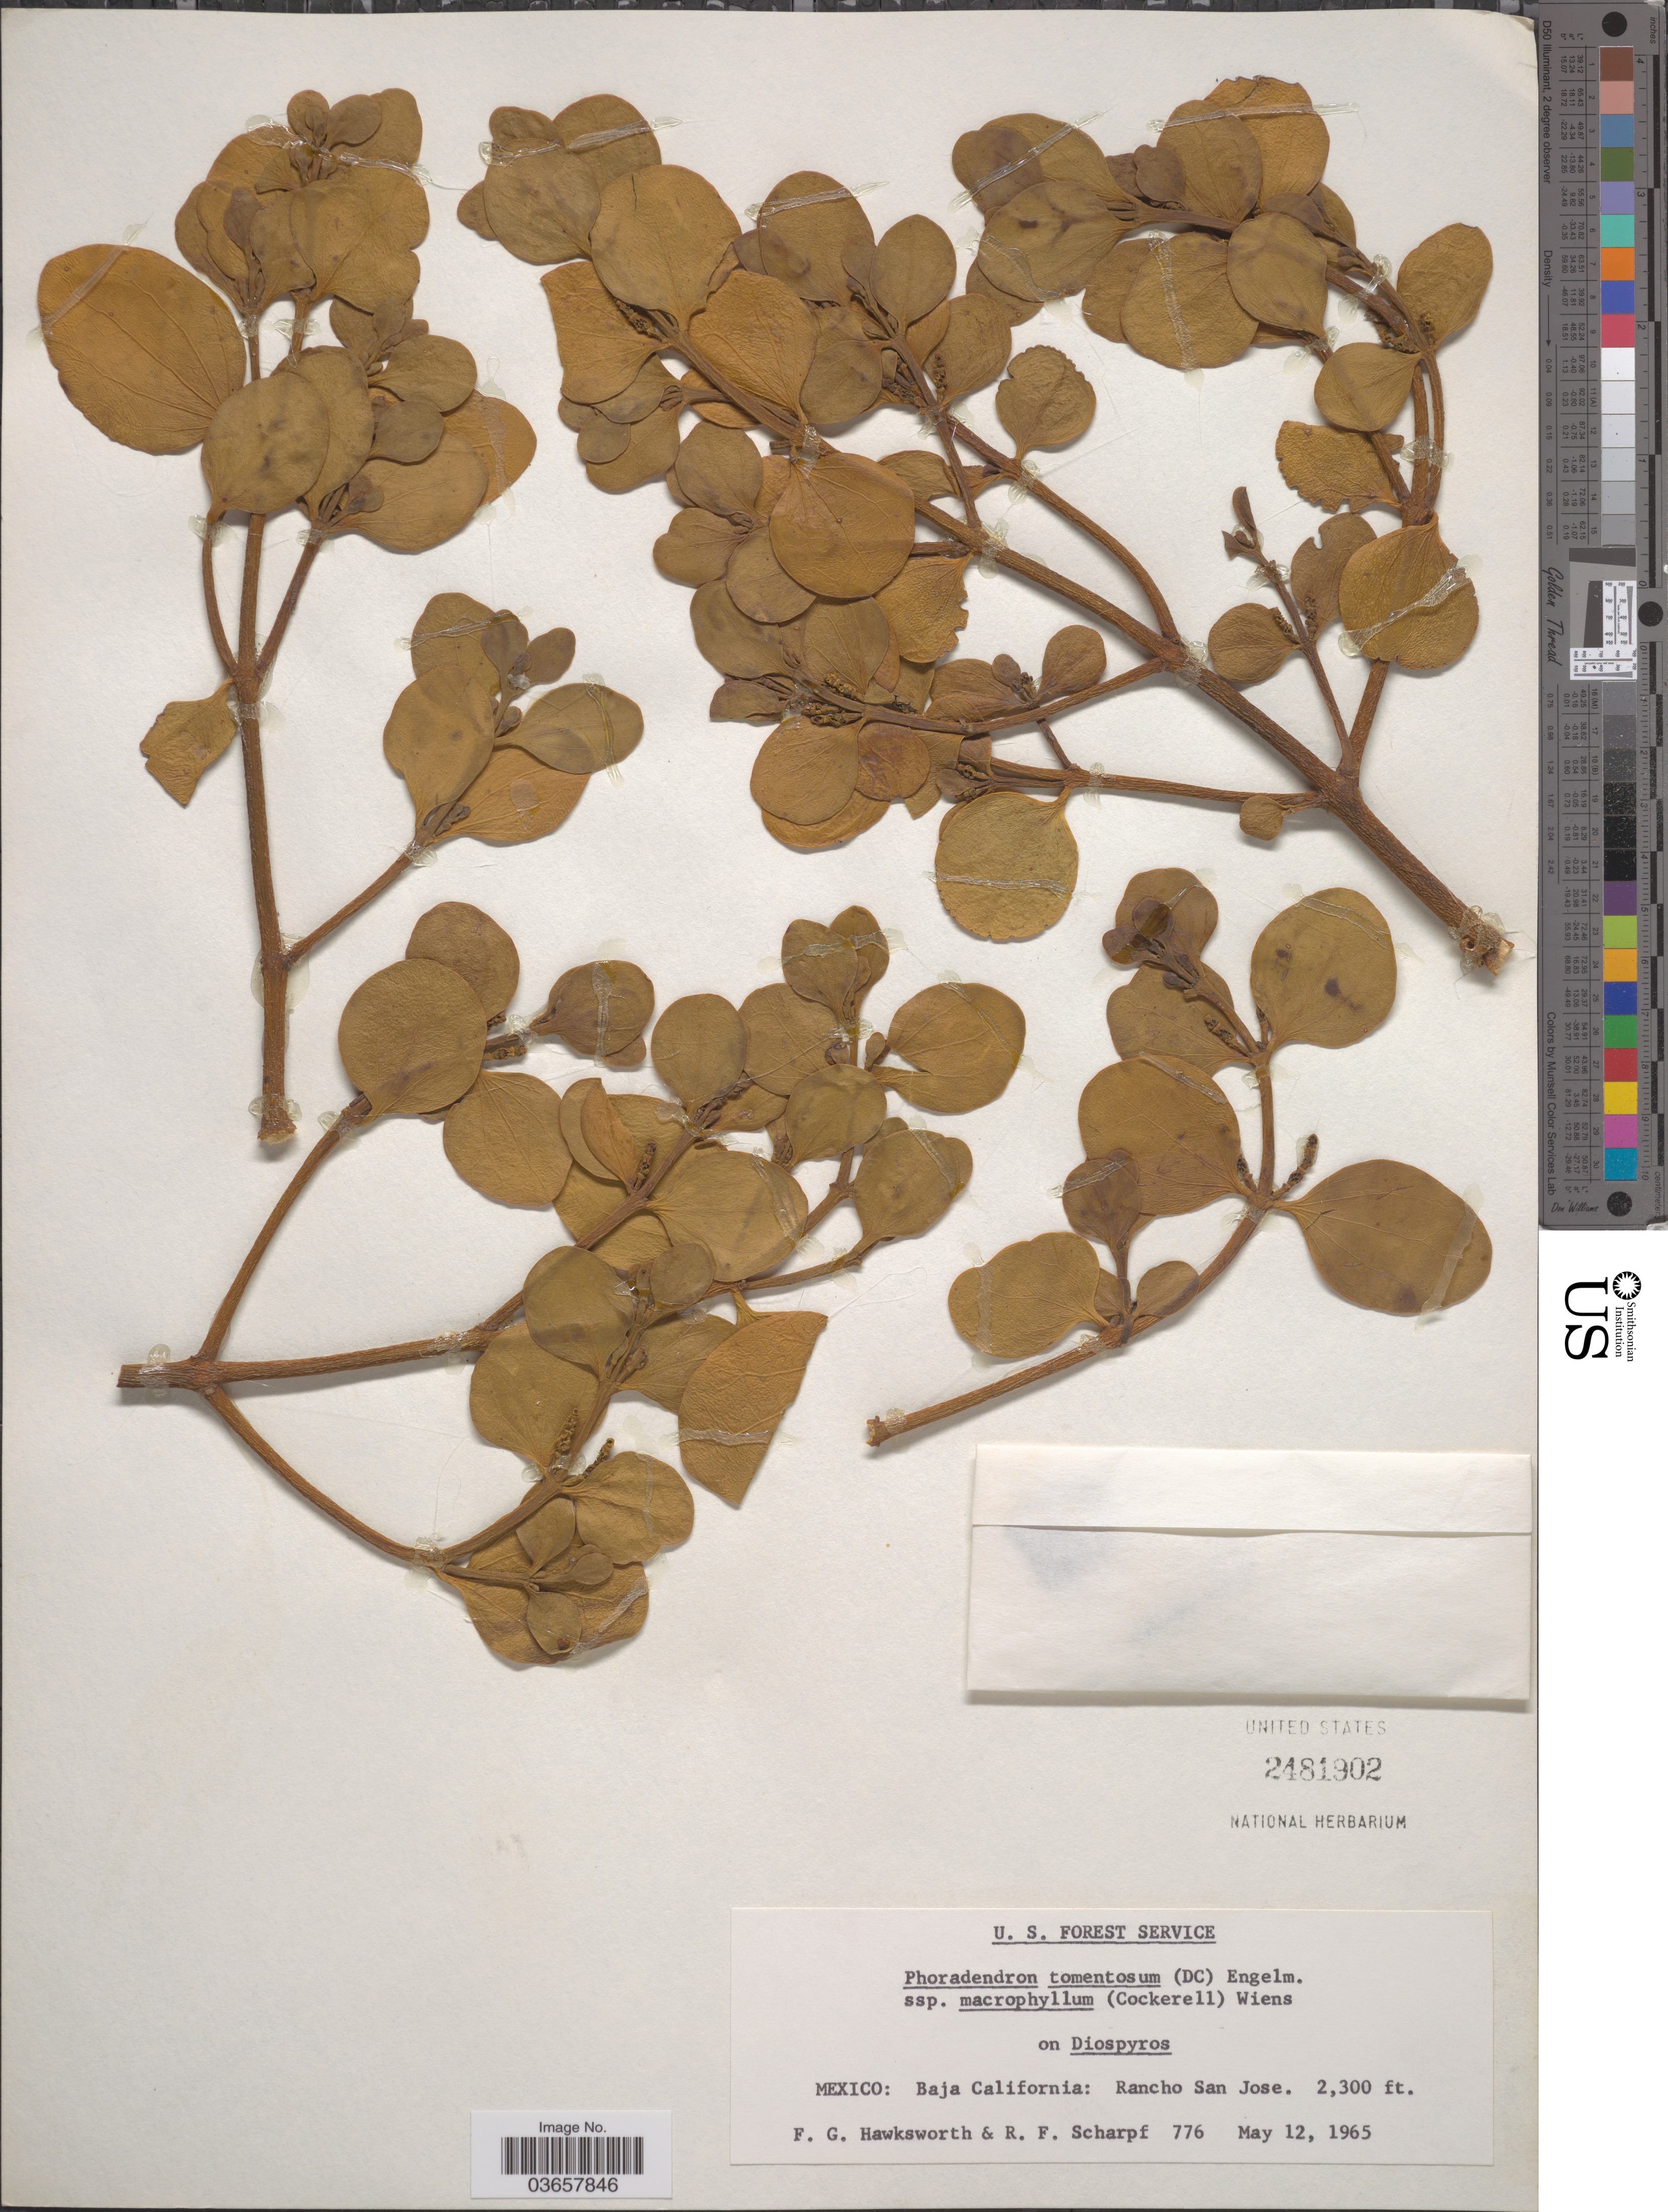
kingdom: Plantae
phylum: Tracheophyta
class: Magnoliopsida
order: Santalales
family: Viscaceae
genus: Phoradendron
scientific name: Phoradendron tomentosum subsp. macrophyllum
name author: DC.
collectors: F. G. Hawksworth & R. F. Scharpf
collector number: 776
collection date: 1965-05-12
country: Mexico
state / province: Baja California Norte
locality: Rancho San Jose.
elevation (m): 701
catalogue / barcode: US 2481902